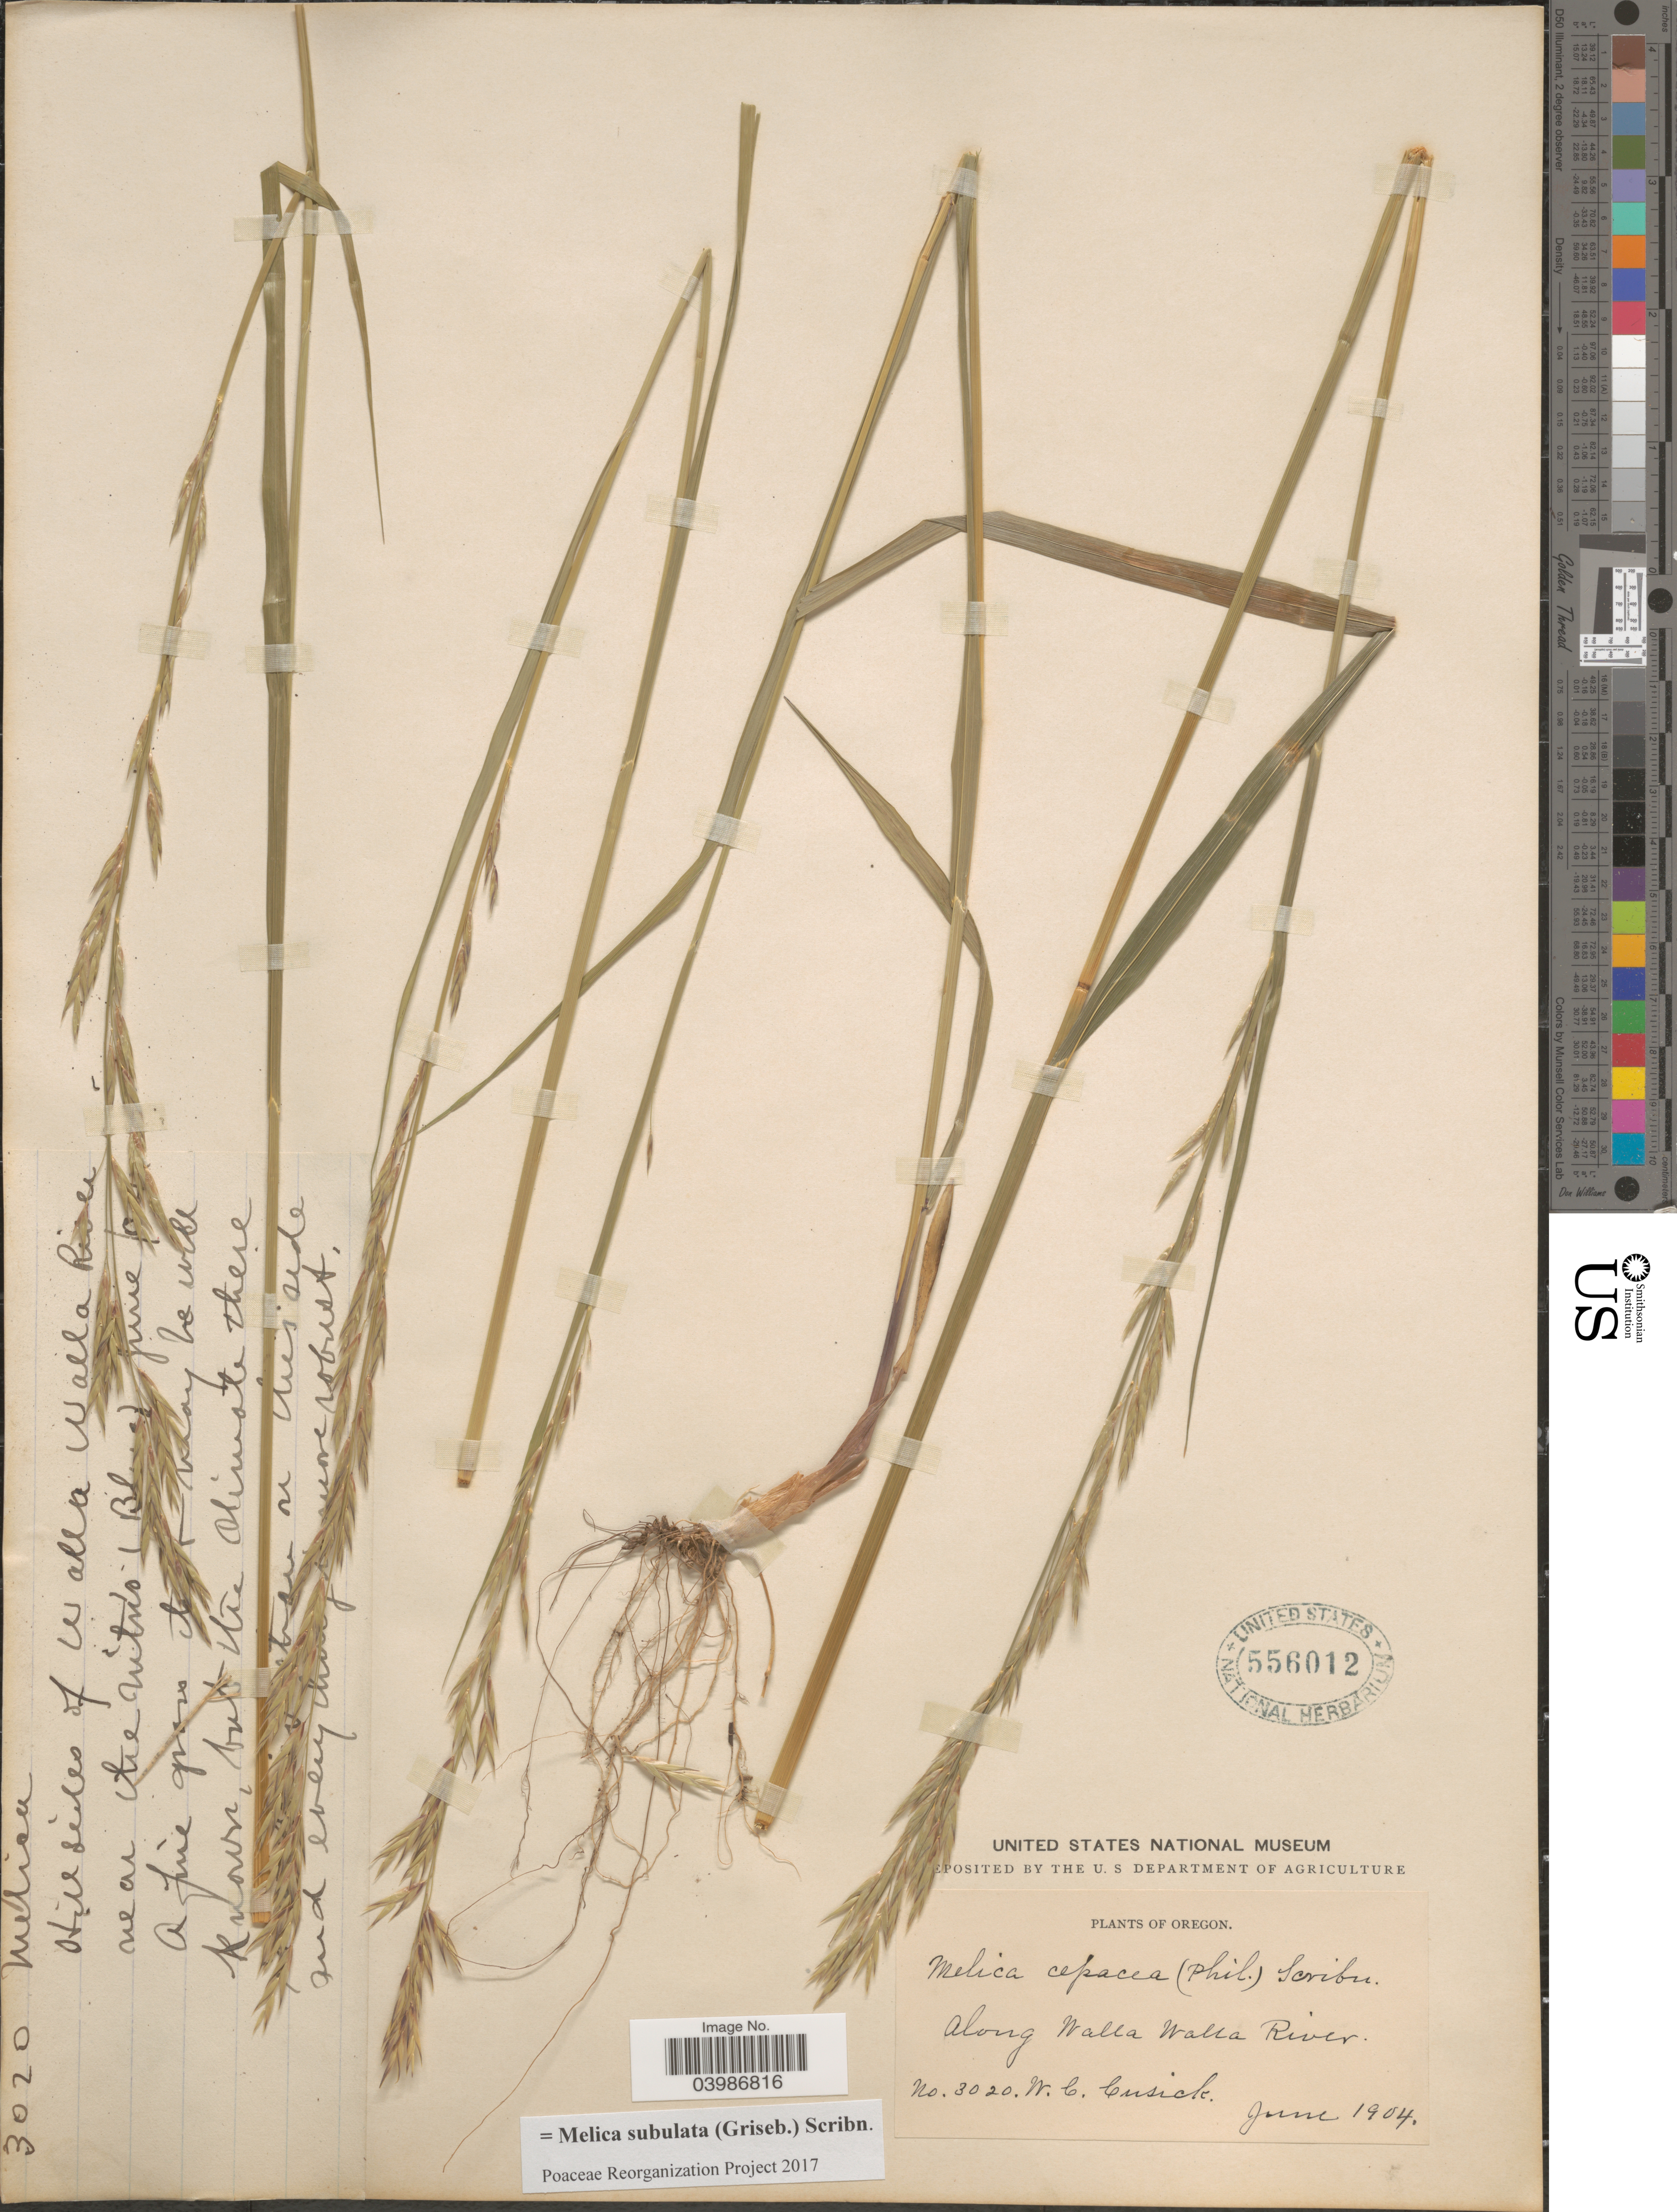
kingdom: Plantae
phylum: Tracheophyta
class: Liliopsida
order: Poales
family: Poaceae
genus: Melica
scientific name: Melica subulata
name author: (Griseb.) Scribn.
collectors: W. C. Cusick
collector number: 3020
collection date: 1904-06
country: United States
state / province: Oregon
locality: Along Walla Walla River. Hillsides of Walla Walla River near the mtns (Blue).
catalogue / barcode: US 556012